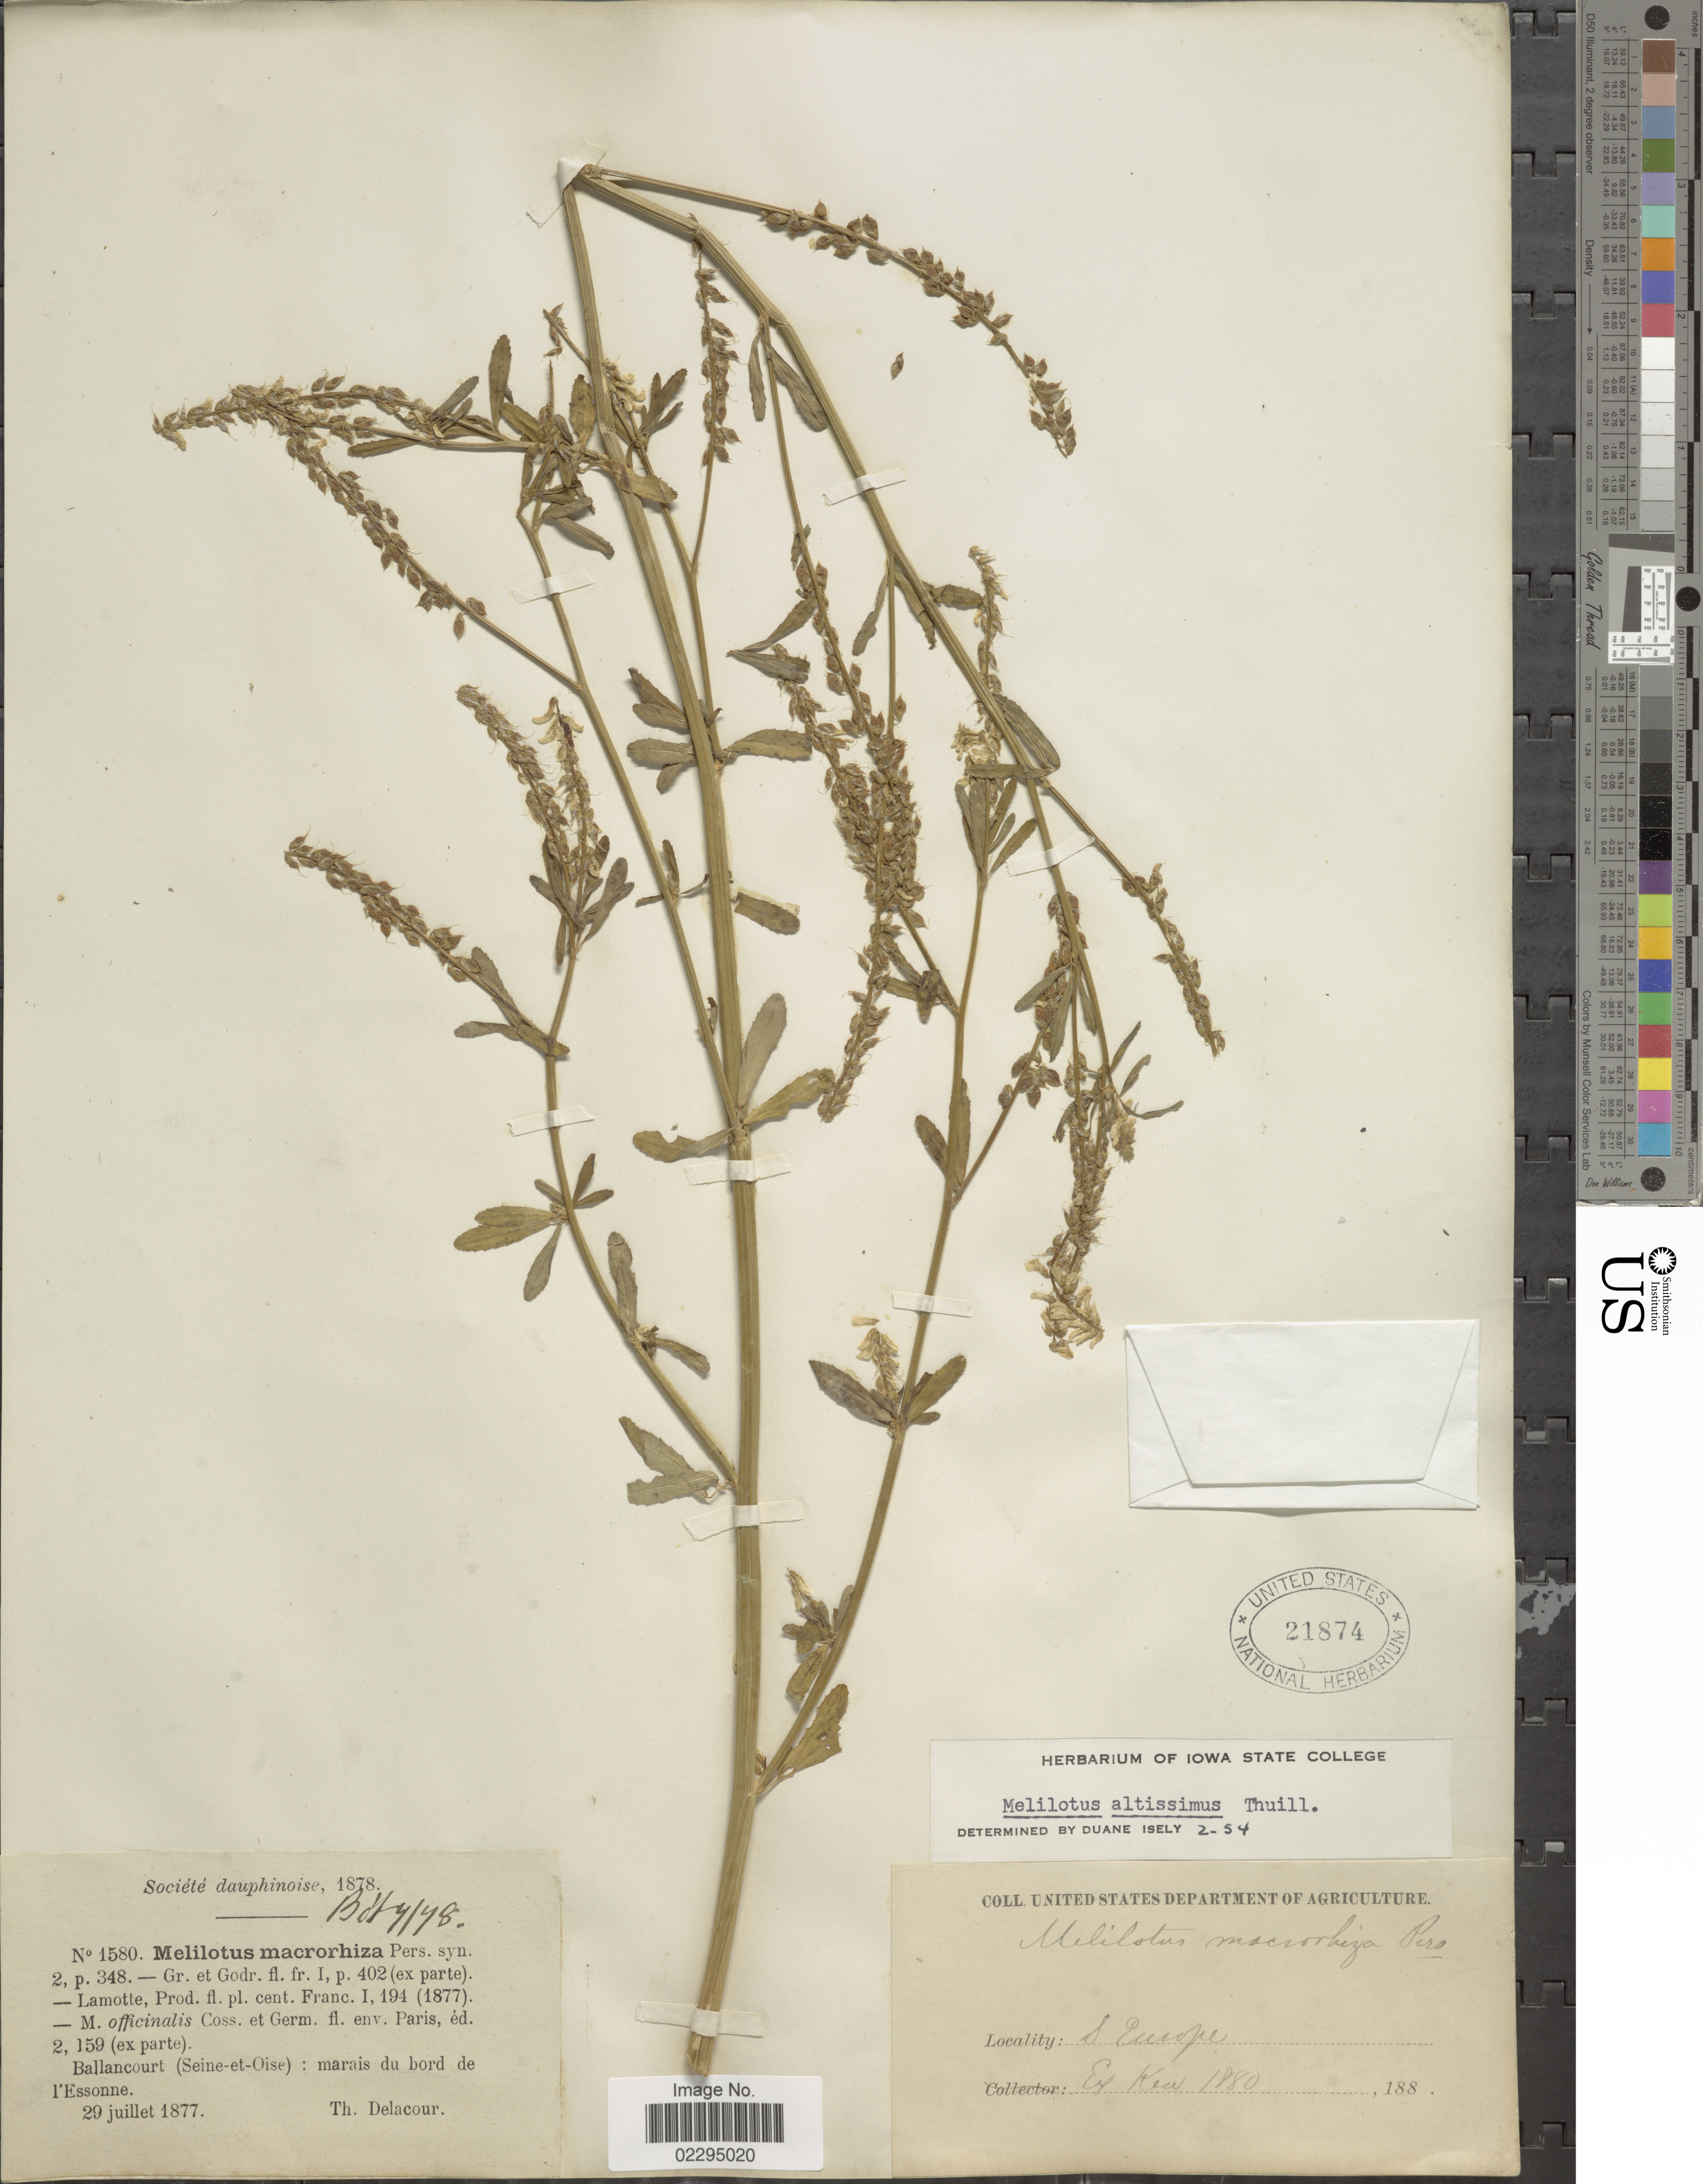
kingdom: Plantae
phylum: Tracheophyta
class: Magnoliopsida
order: Fabales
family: Fabaceae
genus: Melilotus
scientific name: Melilotus altissimus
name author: Thuill.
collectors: T. Delacour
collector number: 1580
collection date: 1877-07-29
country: France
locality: Ballancourt (Seine et Oise) : marais du bord de l'Essonne. S Europe.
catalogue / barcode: US 21874